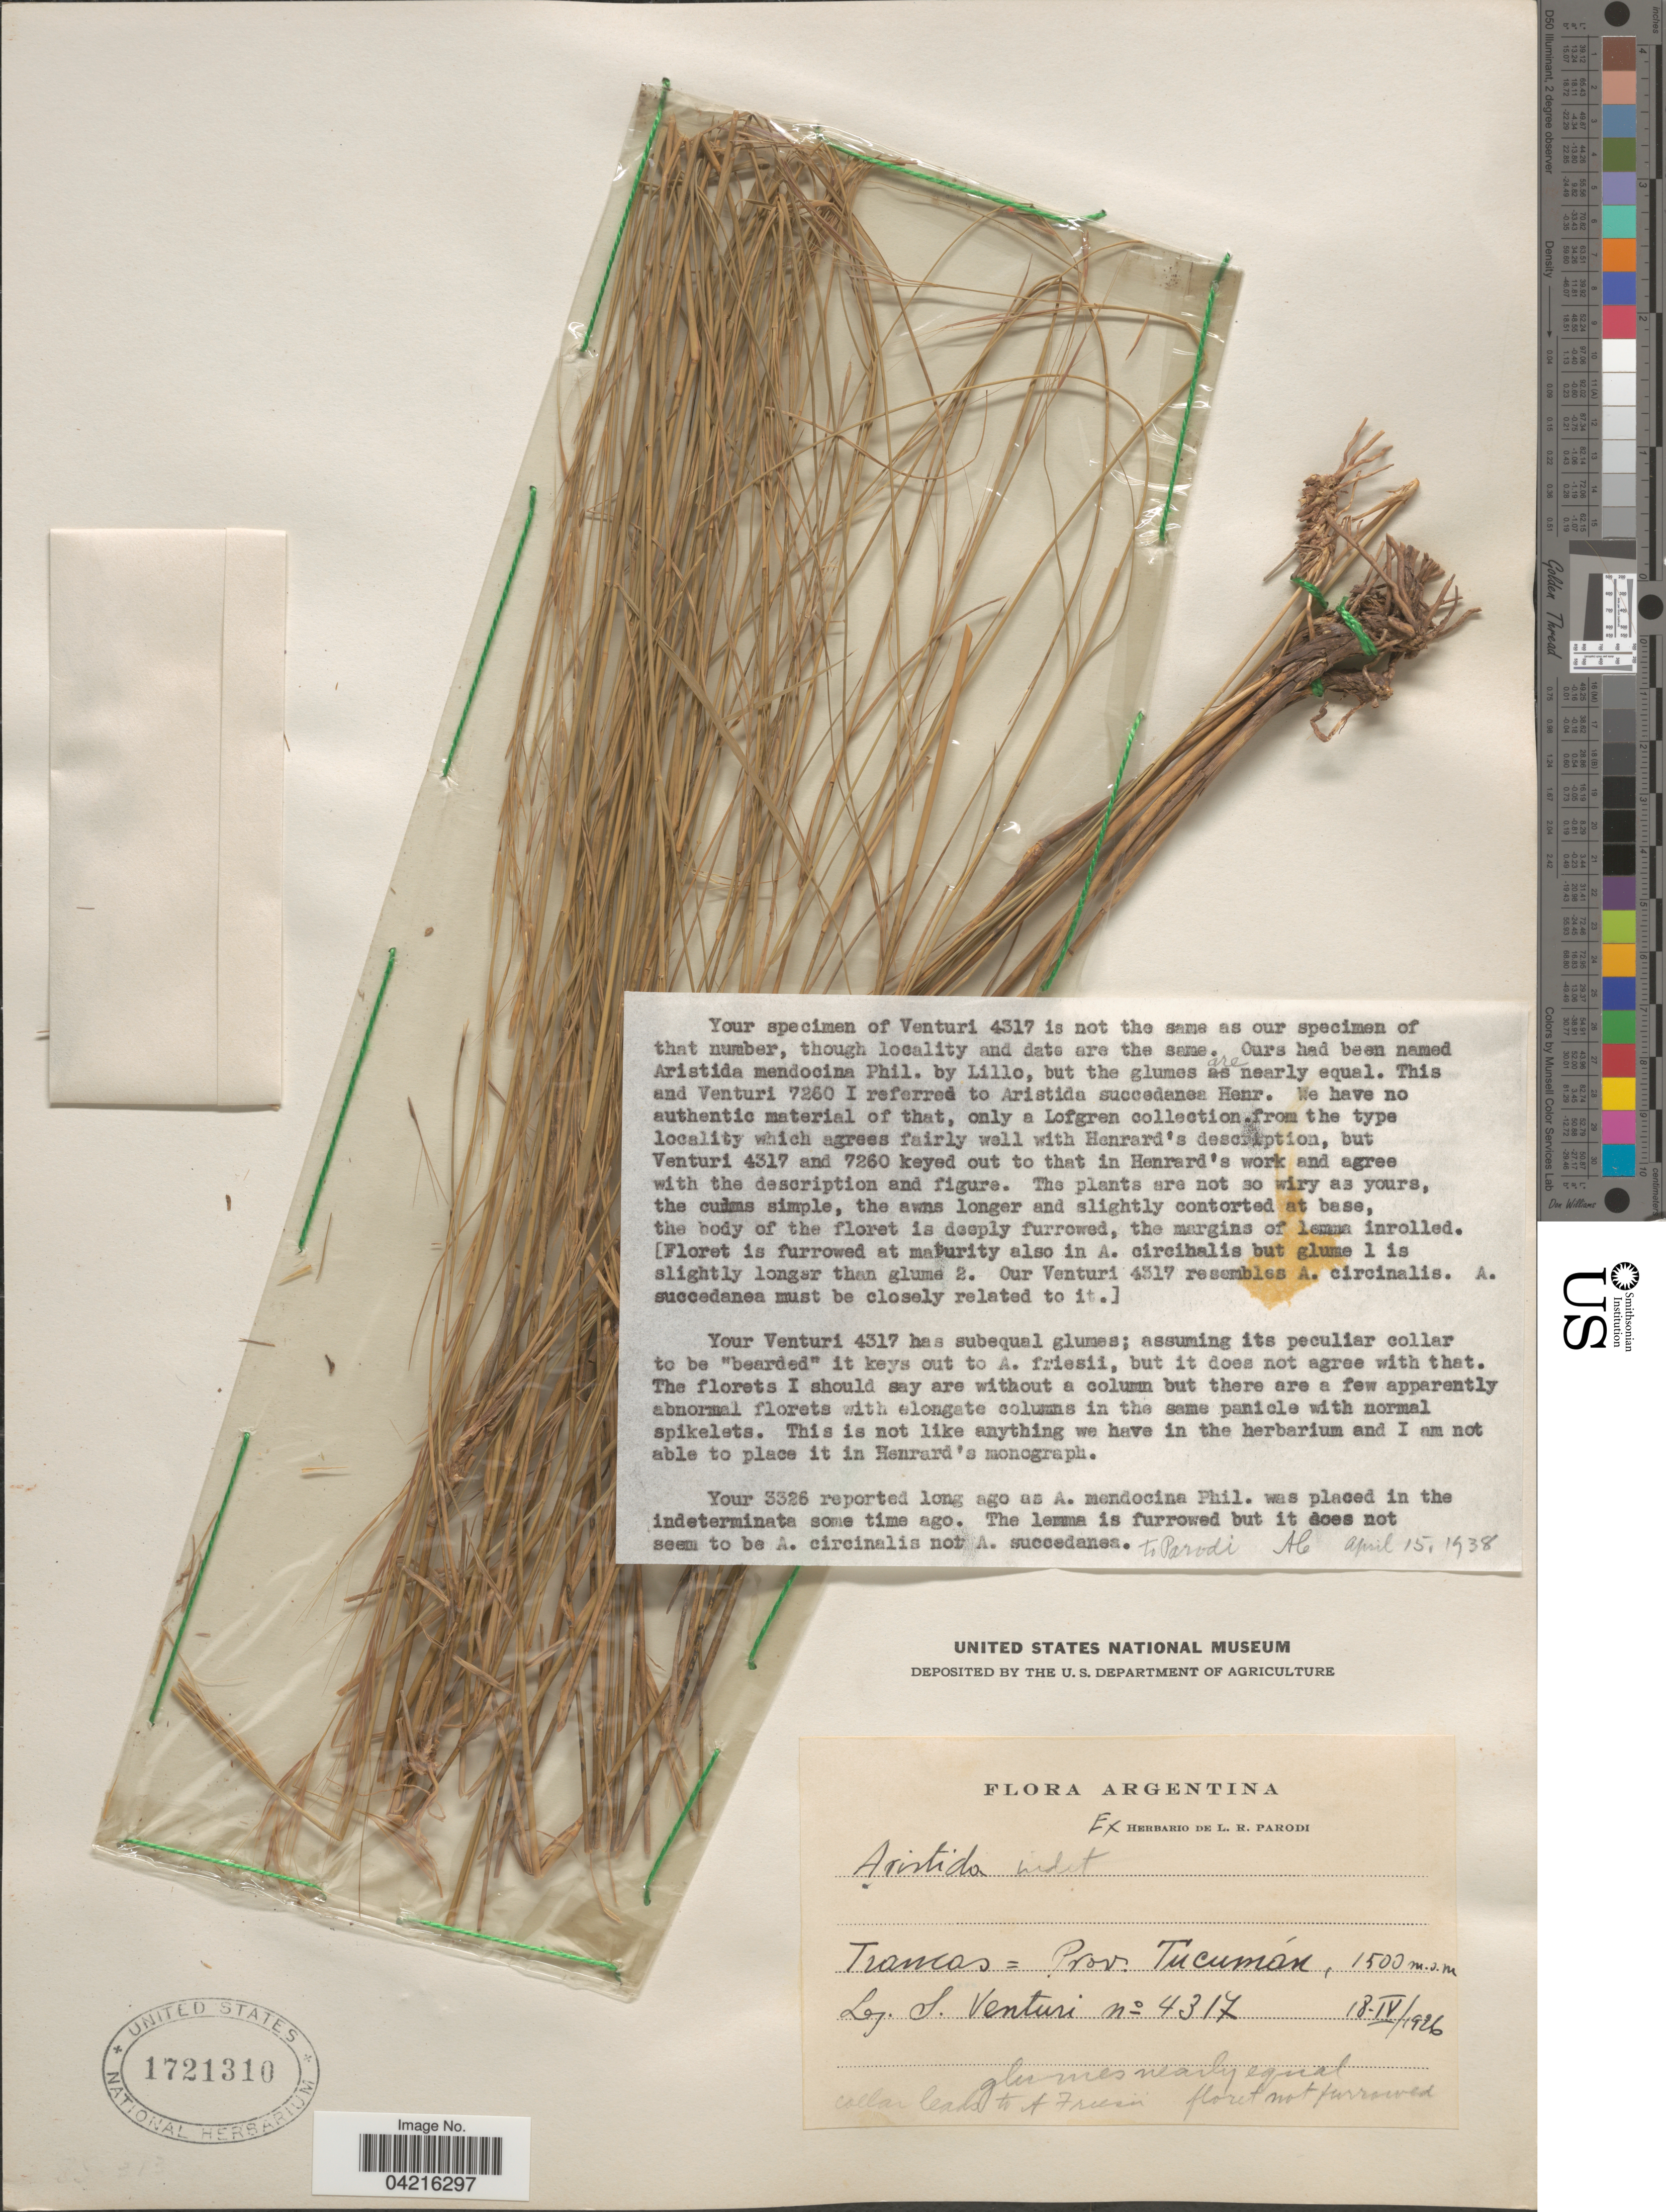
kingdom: Plantae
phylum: Tracheophyta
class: Liliopsida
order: Poales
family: Poaceae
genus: Aristida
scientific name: Aristida sp.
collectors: S. Venturi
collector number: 4317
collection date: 1926-04-18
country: Argentina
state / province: Tucuman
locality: Trancas: Prov. Tucumán.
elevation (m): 1500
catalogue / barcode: US 1721310